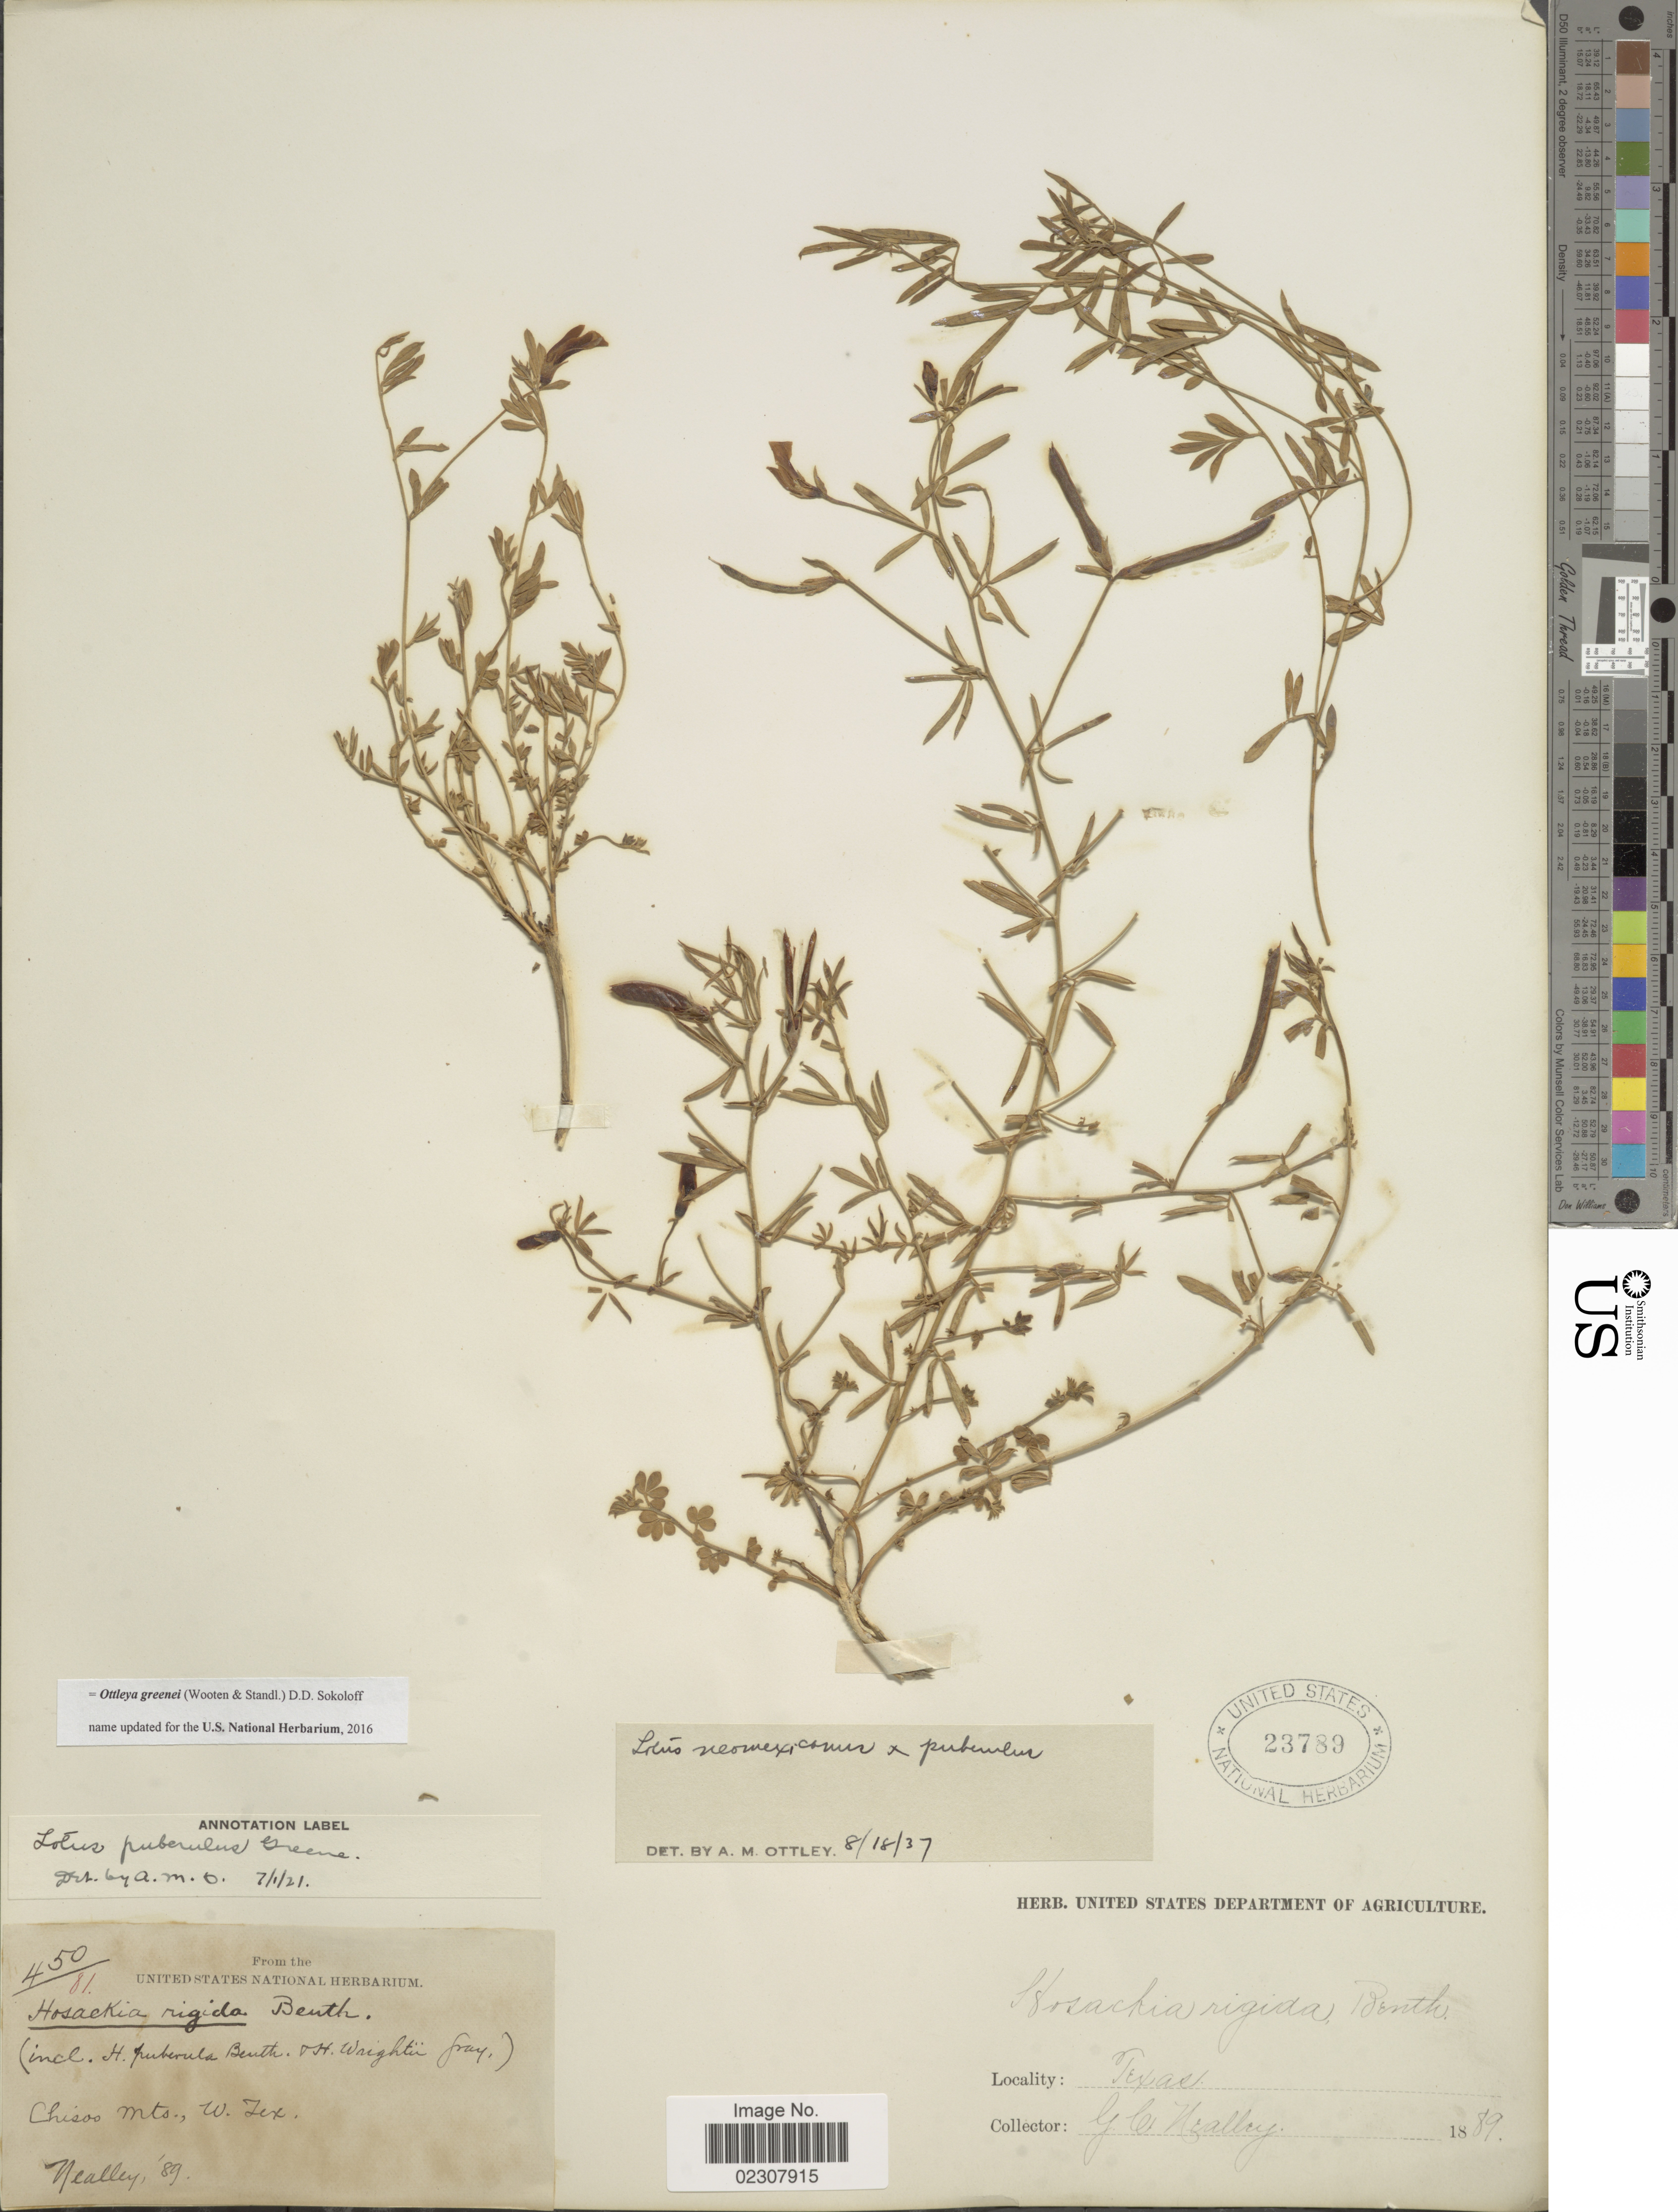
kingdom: Plantae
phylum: Tracheophyta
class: Magnoliopsida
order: Fabales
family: Fabaceae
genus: Ottleya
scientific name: Ottleya greenei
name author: (Wooten & Standl.) D.D. Sokoloff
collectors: G. C. Nealley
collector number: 450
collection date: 1889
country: United States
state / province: Texas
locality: Chisos Mts., W. Tex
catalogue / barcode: US 23789